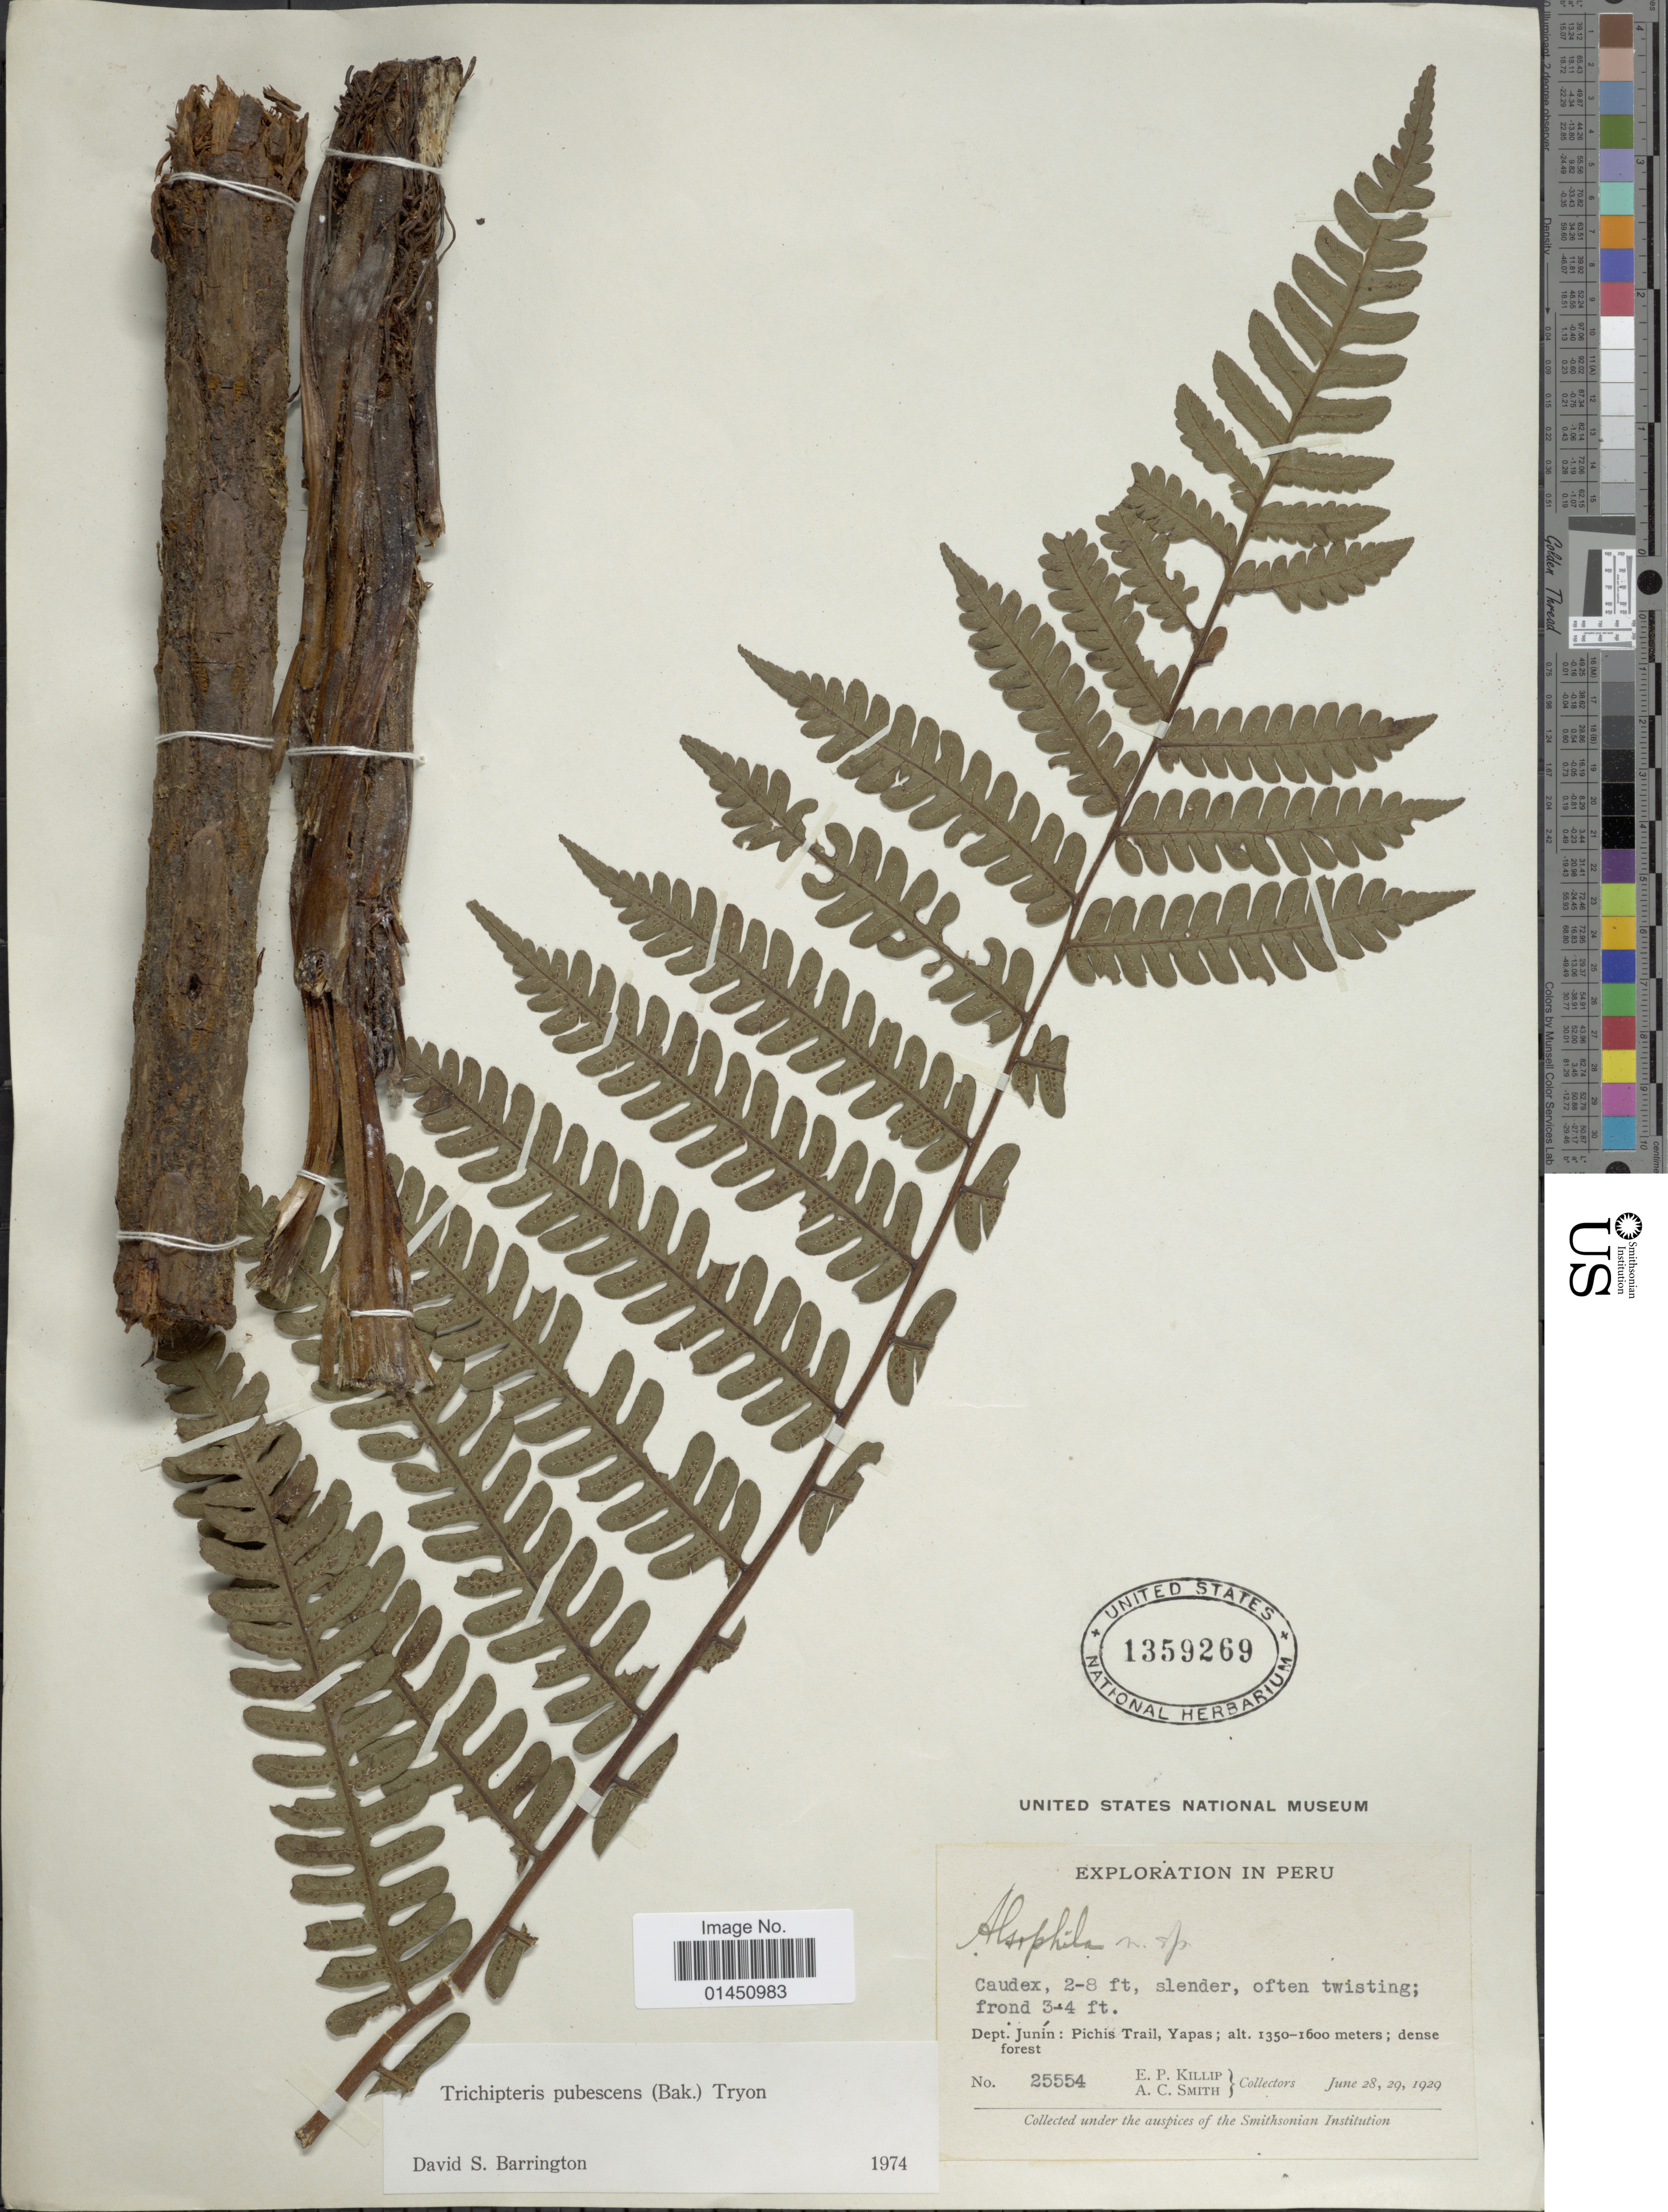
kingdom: Plantae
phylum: Tracheophyta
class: Polypodiopsida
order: Cyatheales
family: Cyatheaceae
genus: Cyathea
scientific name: Cyathea bipinnatifida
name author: (Baker) Domin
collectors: E. P. Killip & A. C. Smith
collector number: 25554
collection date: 1929-06-28/1929-06-29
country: Peru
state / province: Junín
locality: Pichis Trail, Yapas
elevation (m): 1350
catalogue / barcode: US 1359269